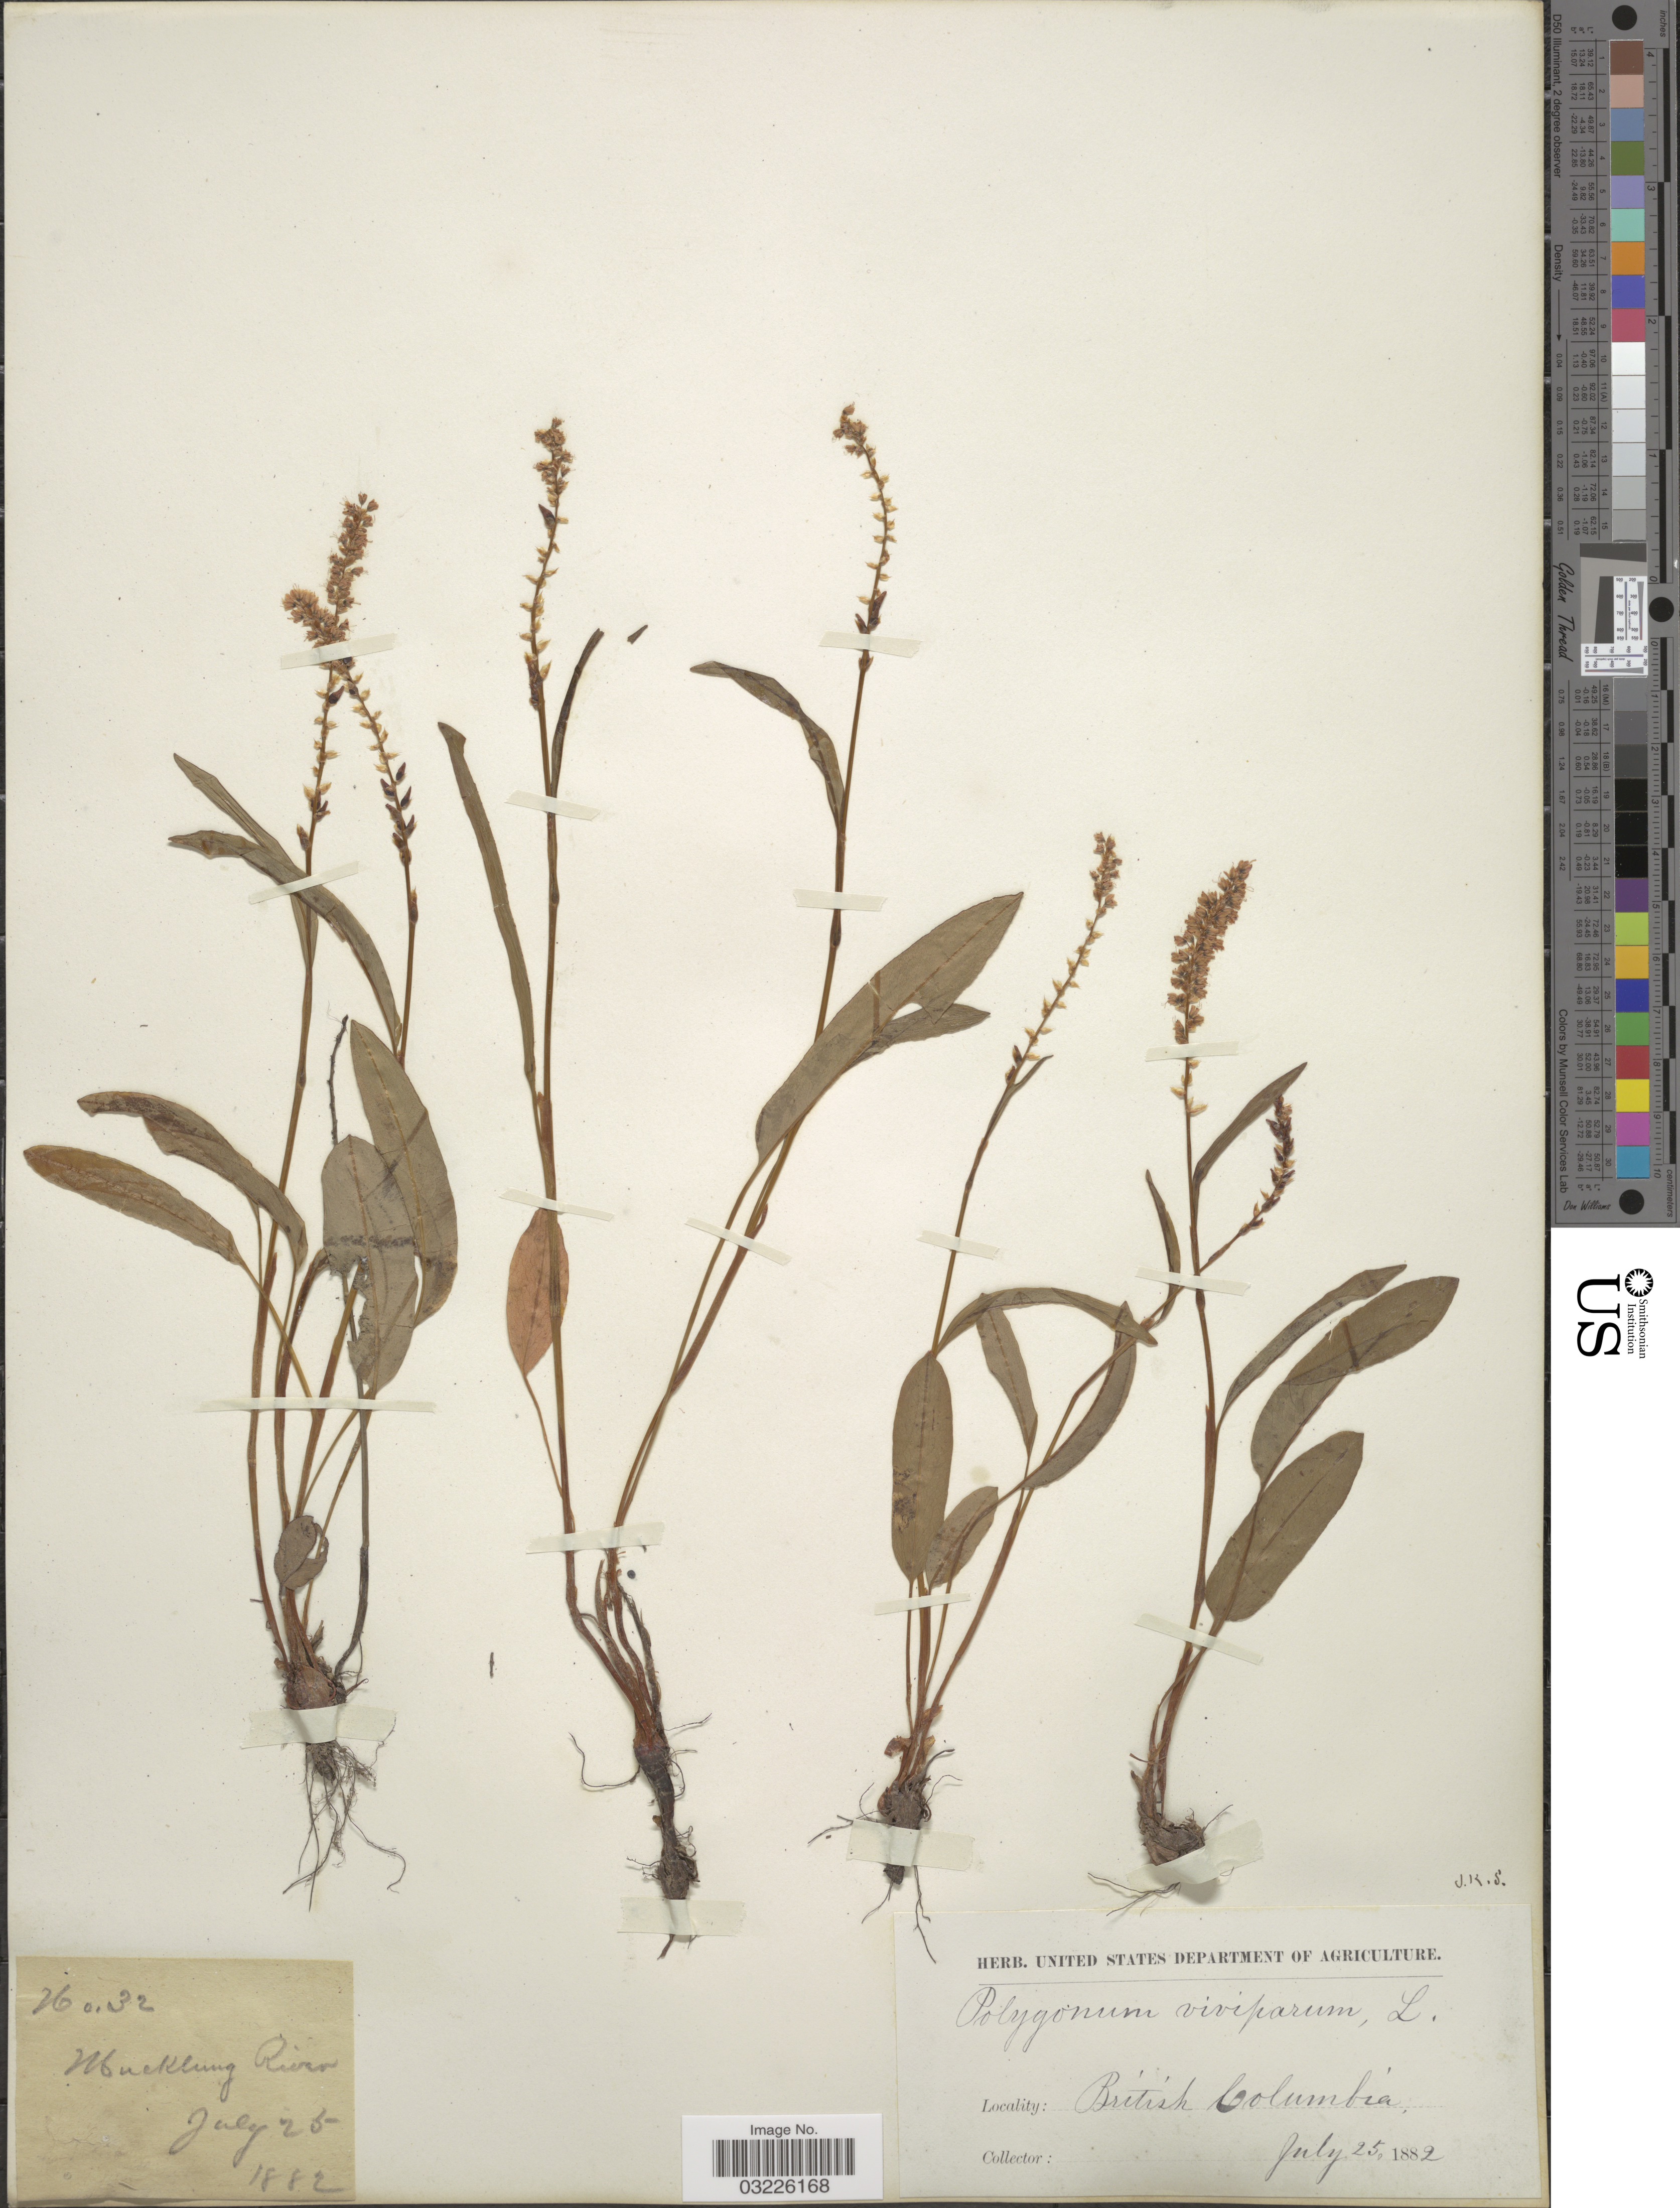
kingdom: Plantae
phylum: Tracheophyta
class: Magnoliopsida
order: Caryophyllales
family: Polygonaceae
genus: Bistorta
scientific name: Bistorta vivipara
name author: (L.) Delarbre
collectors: ex herb. U. S. Department of Agriculture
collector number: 32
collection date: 1882-07-25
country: Canada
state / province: British Columbia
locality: Mucklung River.